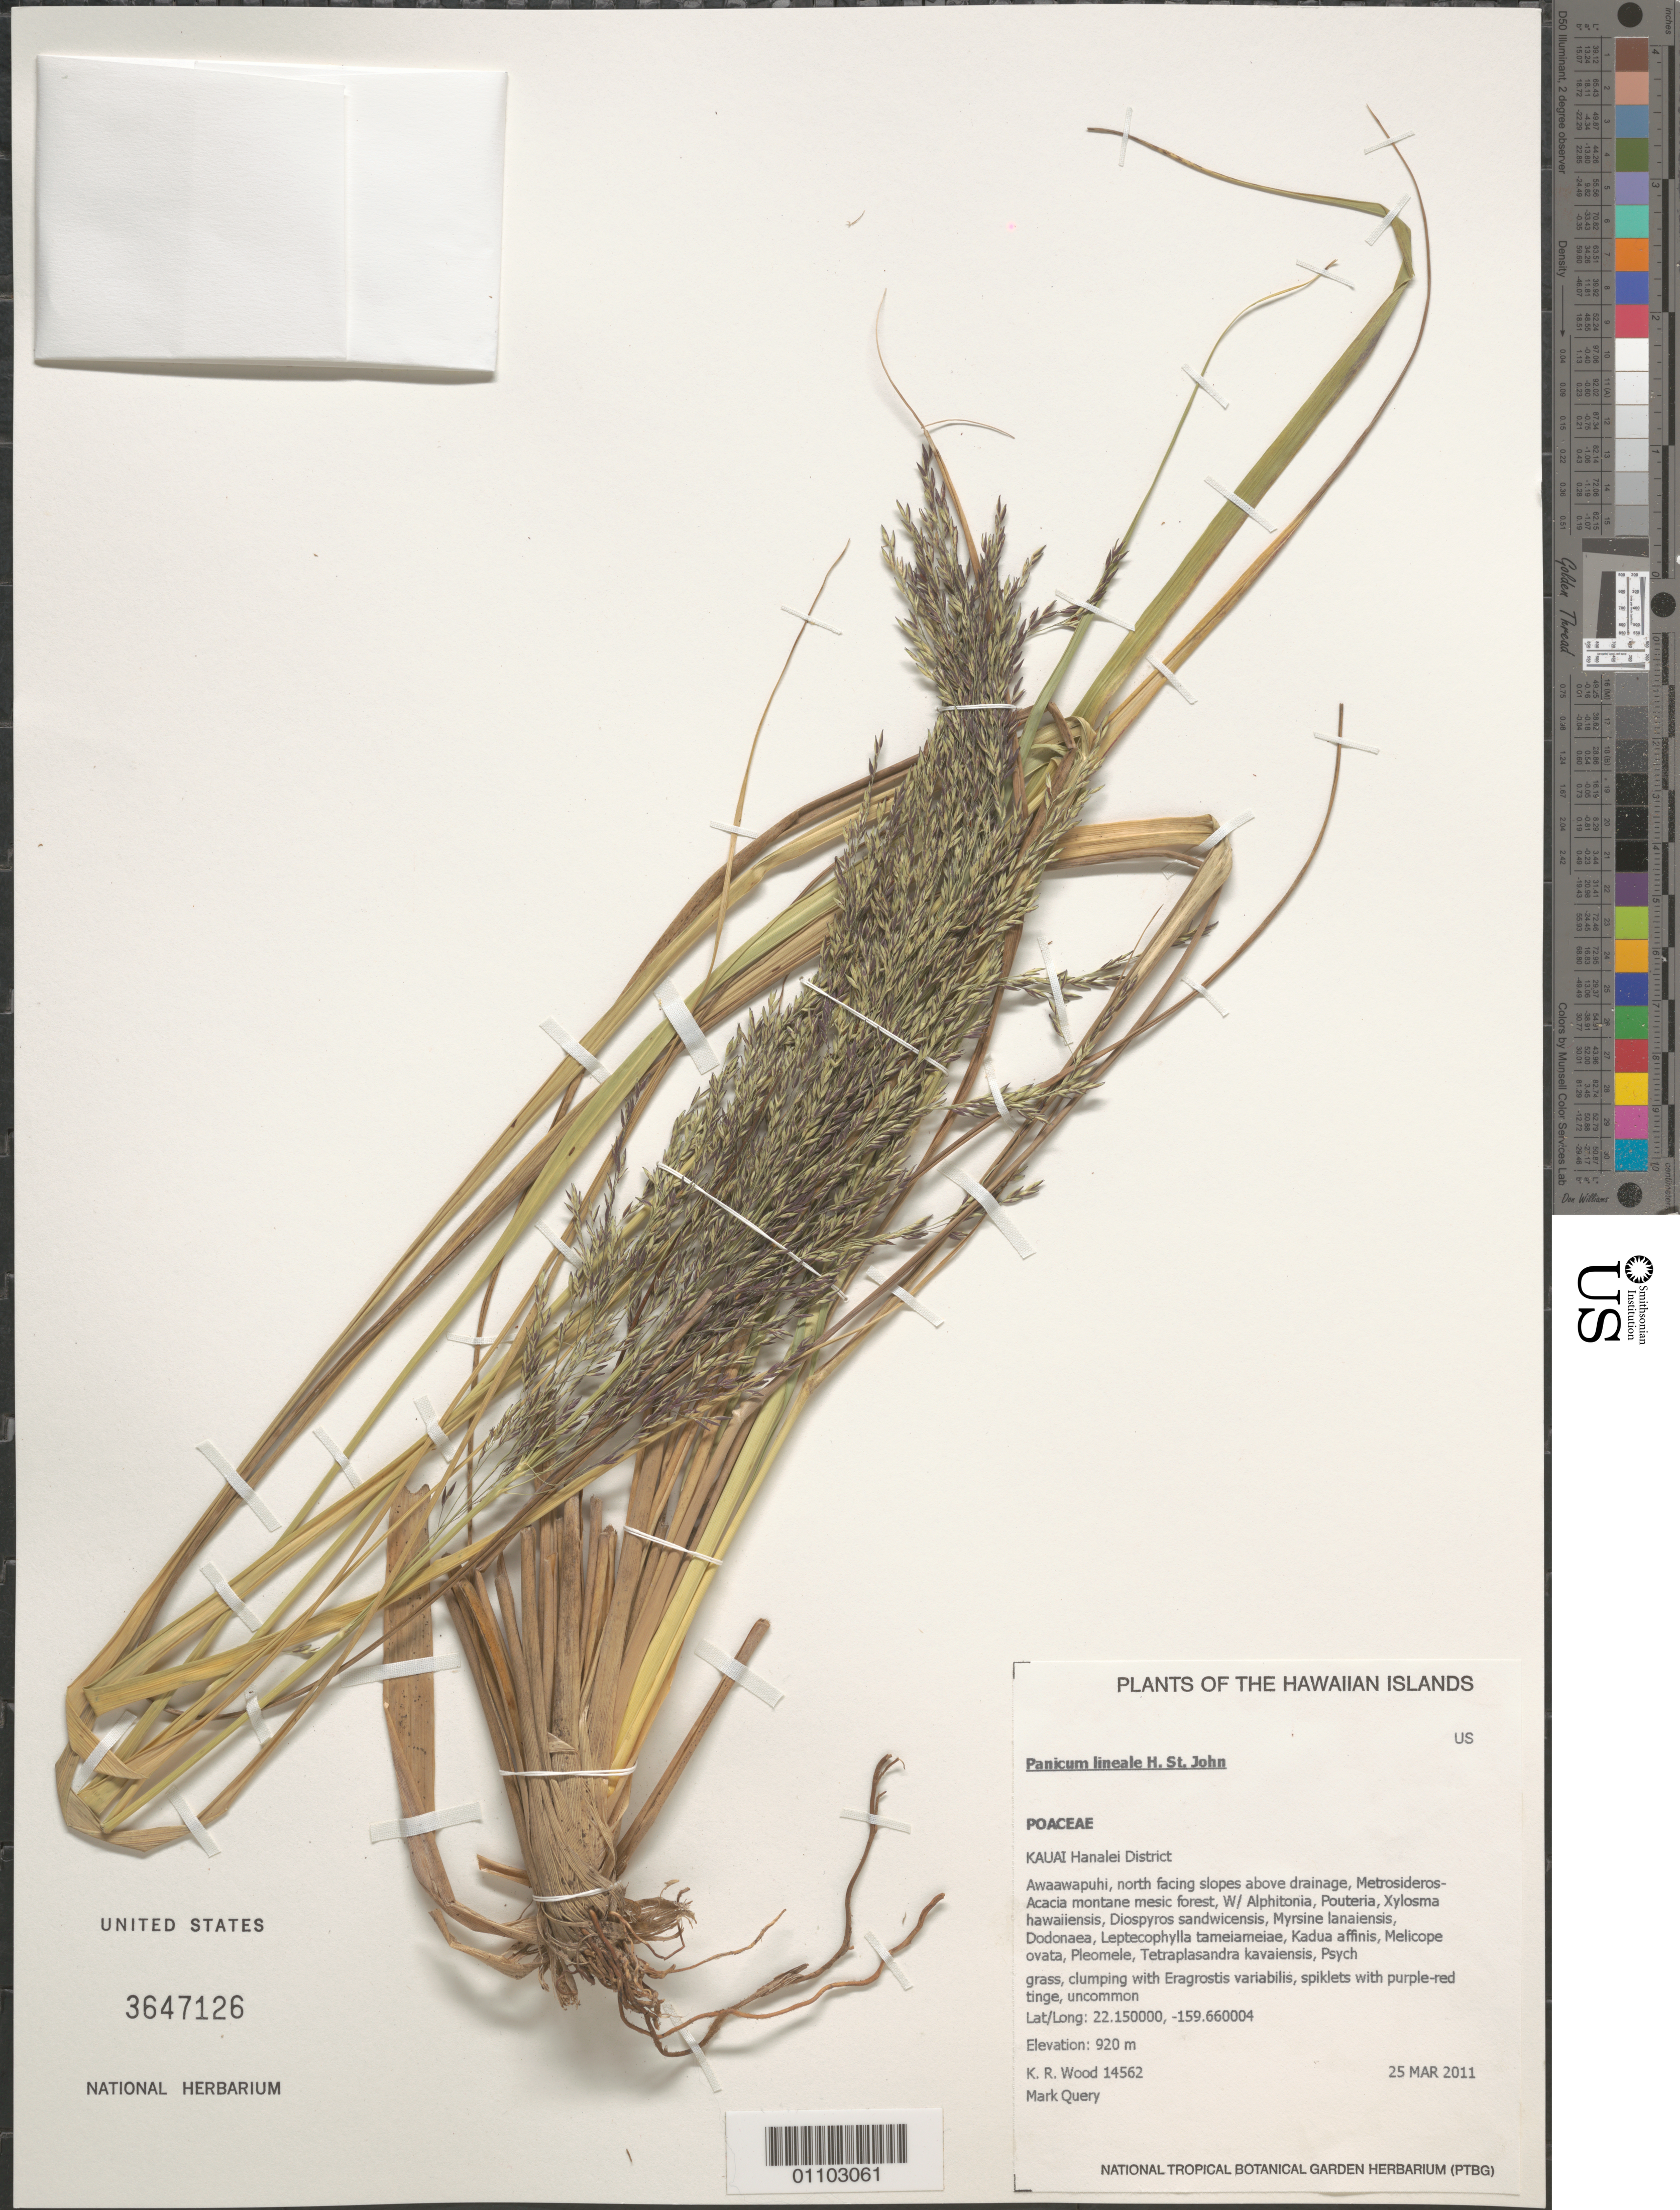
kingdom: Plantae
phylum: Tracheophyta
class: Liliopsida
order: Poales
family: Poaceae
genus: Panicum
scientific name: Panicum lineale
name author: H. St. John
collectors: K. R. Wood & M. Query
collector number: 14562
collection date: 2011-03-25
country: United States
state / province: Hawaii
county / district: Kauai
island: Kaua'i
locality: Awaawapuhi, north facing slopes above drainage.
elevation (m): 920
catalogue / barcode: US 3647126